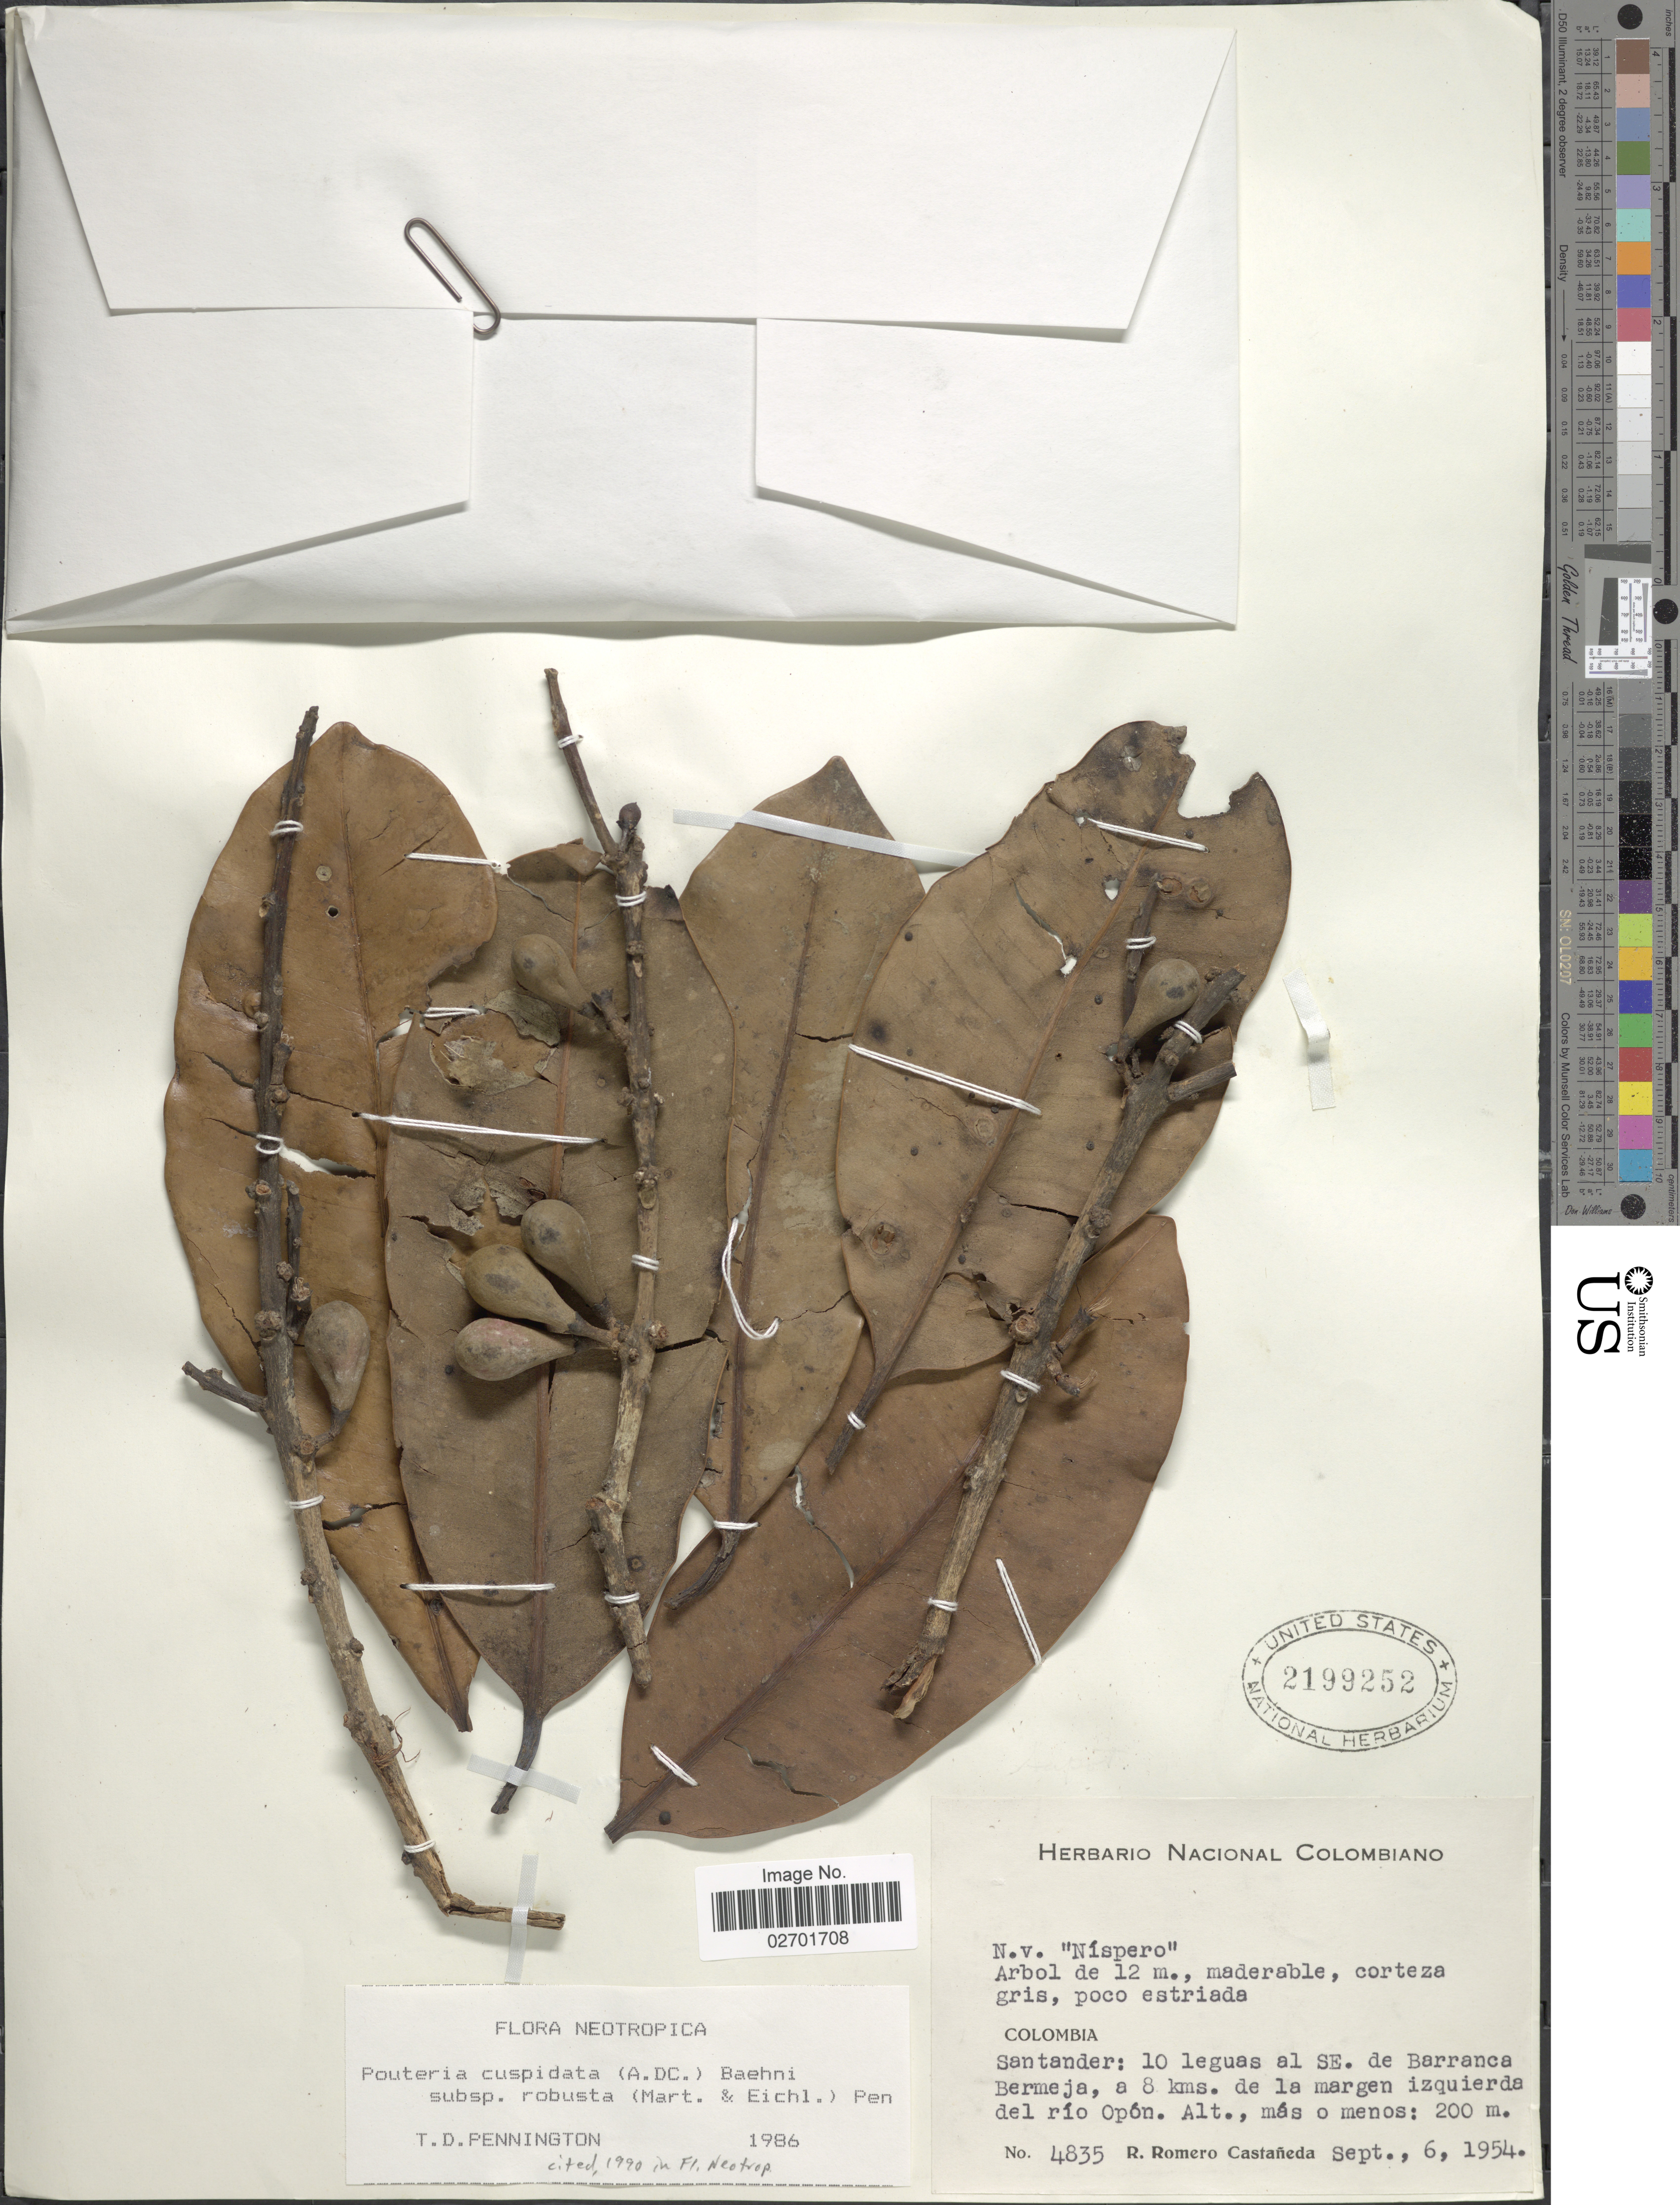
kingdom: Plantae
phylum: Tracheophyta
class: Magnoliopsida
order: Ericales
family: Sapotaceae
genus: Pouteria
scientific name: Pouteria cuspidata subsp. robusta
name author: (Mart. & Eichler) T.D. Penn.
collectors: R. Romero Castañeda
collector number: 4835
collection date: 1954-09-06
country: Colombia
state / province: Santander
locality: Santander: 10 leguas al SE. de Barranca Bermeja, a 8 kms. de la margen izquierda del rio Opon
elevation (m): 200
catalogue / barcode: US 2199252